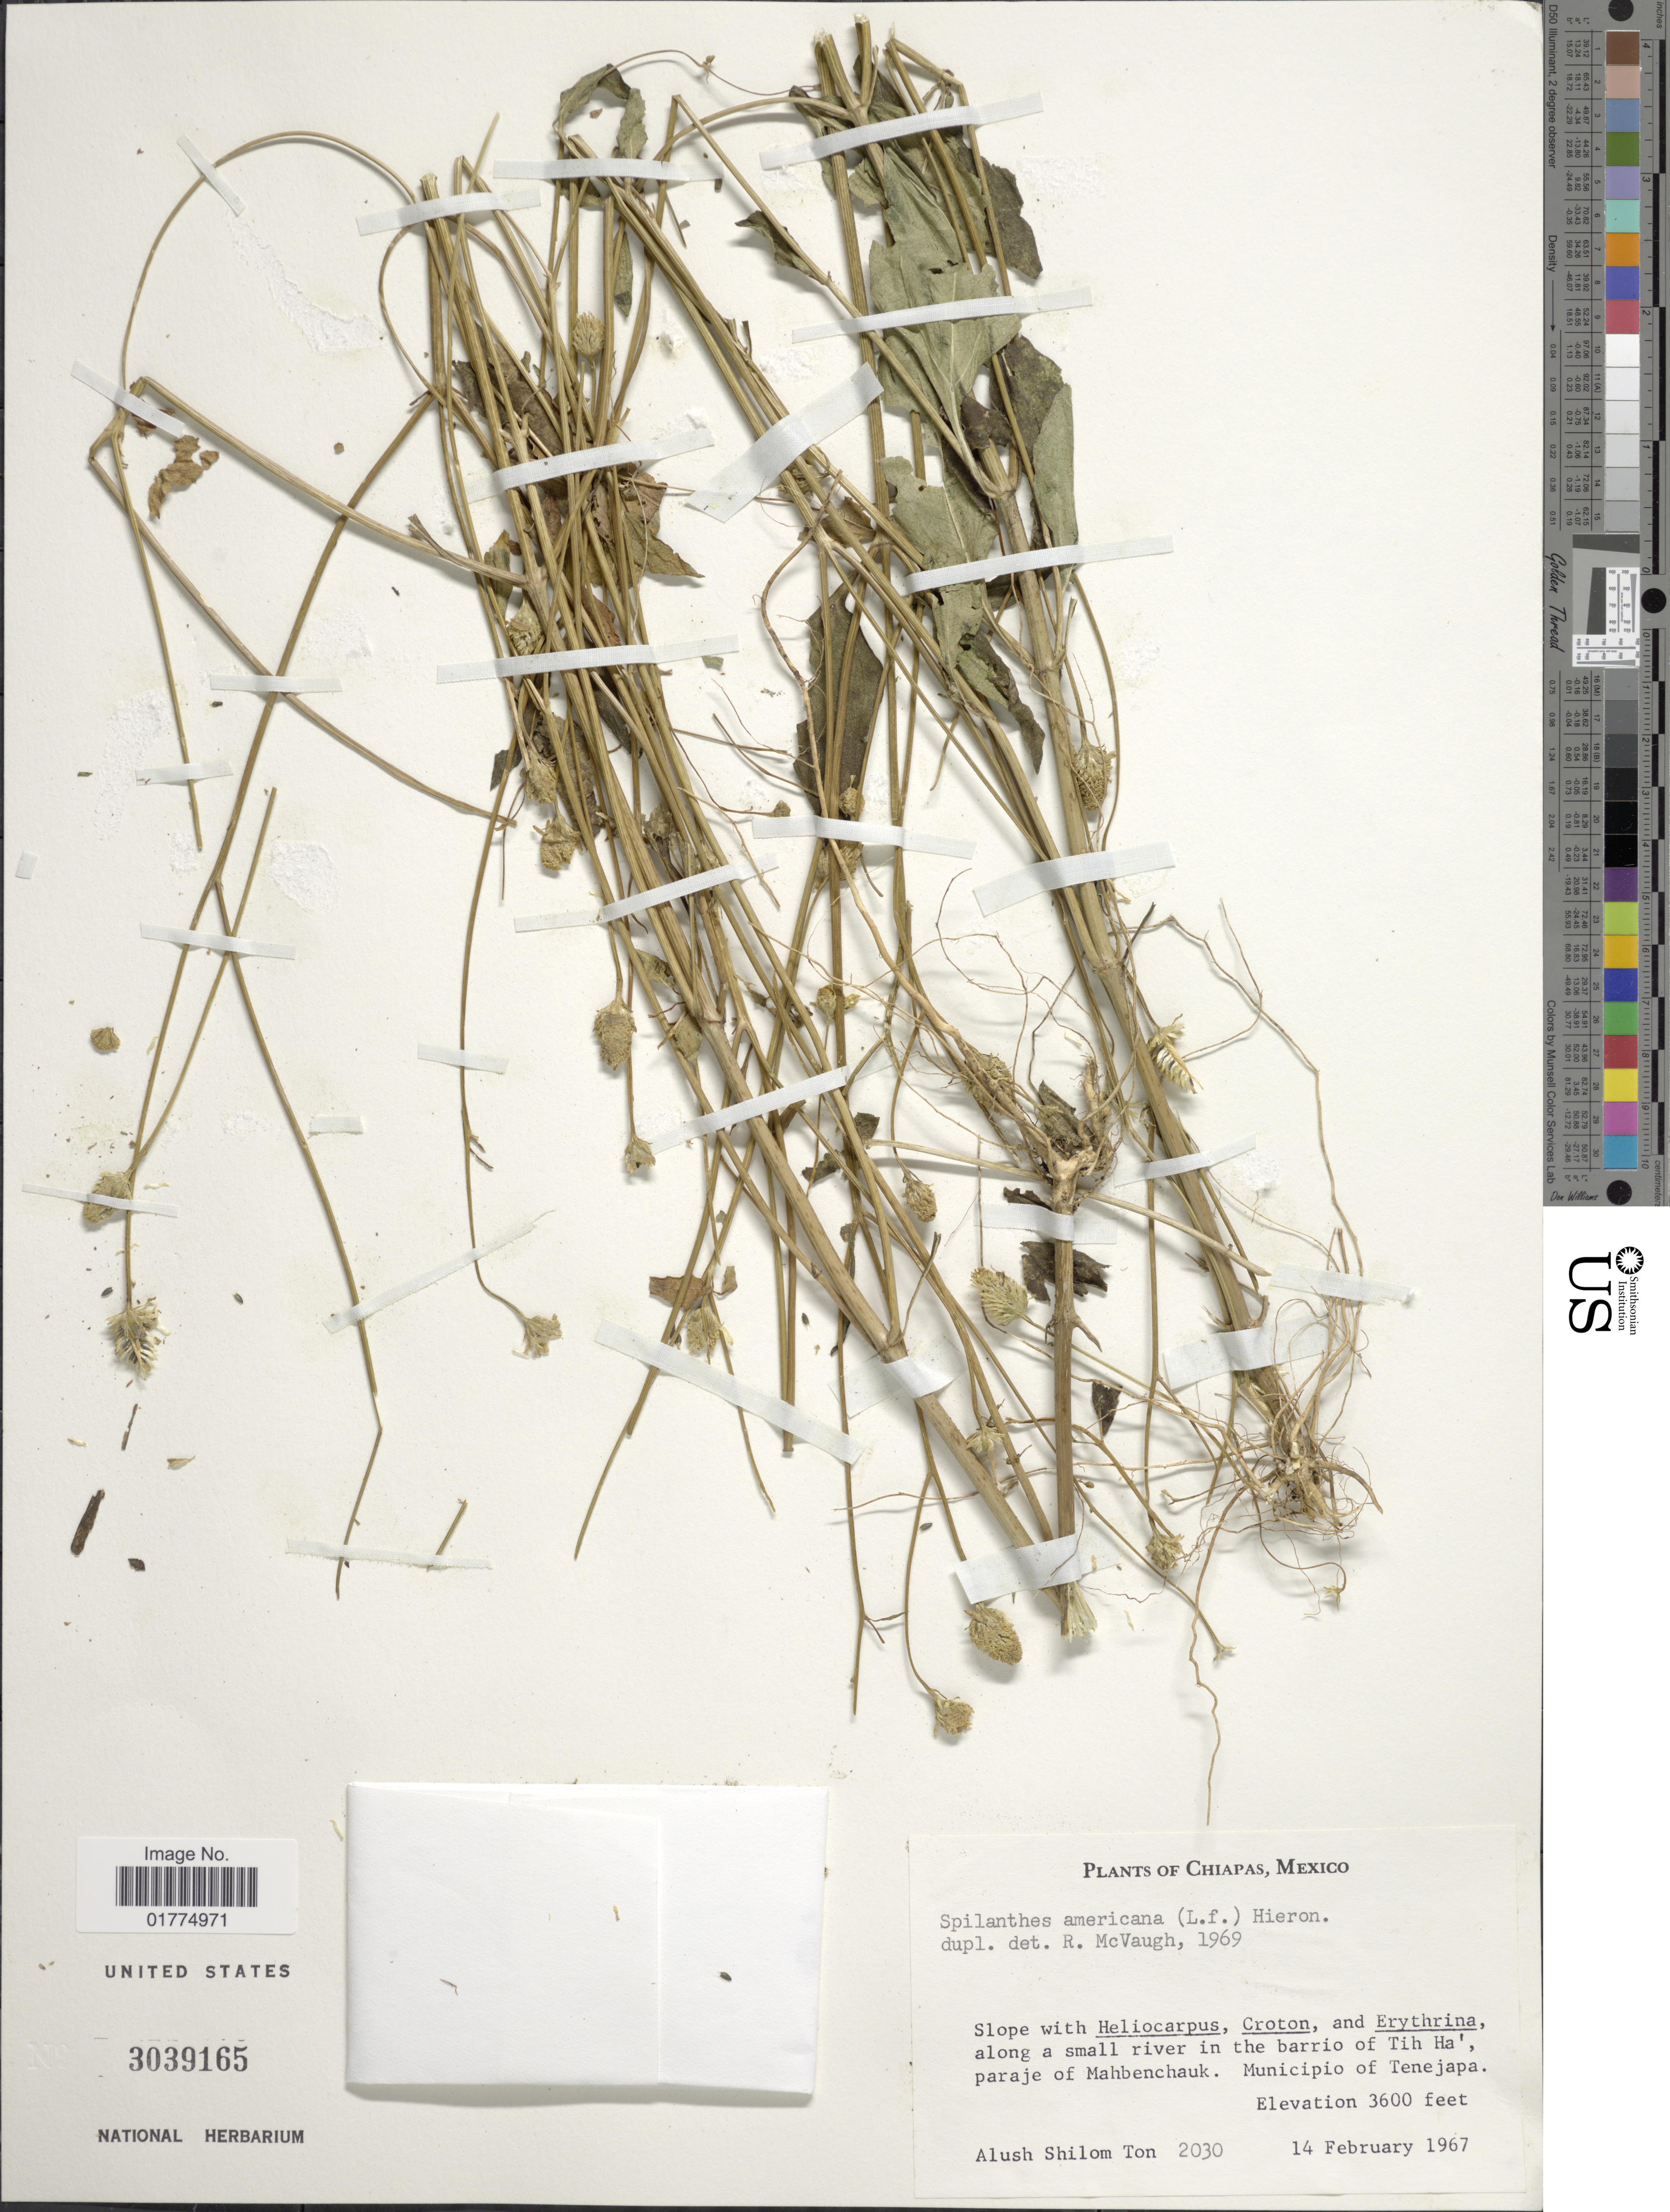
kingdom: Plantae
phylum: Tracheophyta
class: Magnoliopsida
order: Asterales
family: Asteraceae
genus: Acmella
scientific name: Acmella radicans var. radicans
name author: (Jacq.) R.K. Jansen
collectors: A. M. Ton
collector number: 2030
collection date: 1967-02-14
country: Mexico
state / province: Chiapas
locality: Along a small river in the barrio of Tih Ha', paraje of Mahbenchauck, Municipio of Tenejapa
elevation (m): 1097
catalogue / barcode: US 3039165